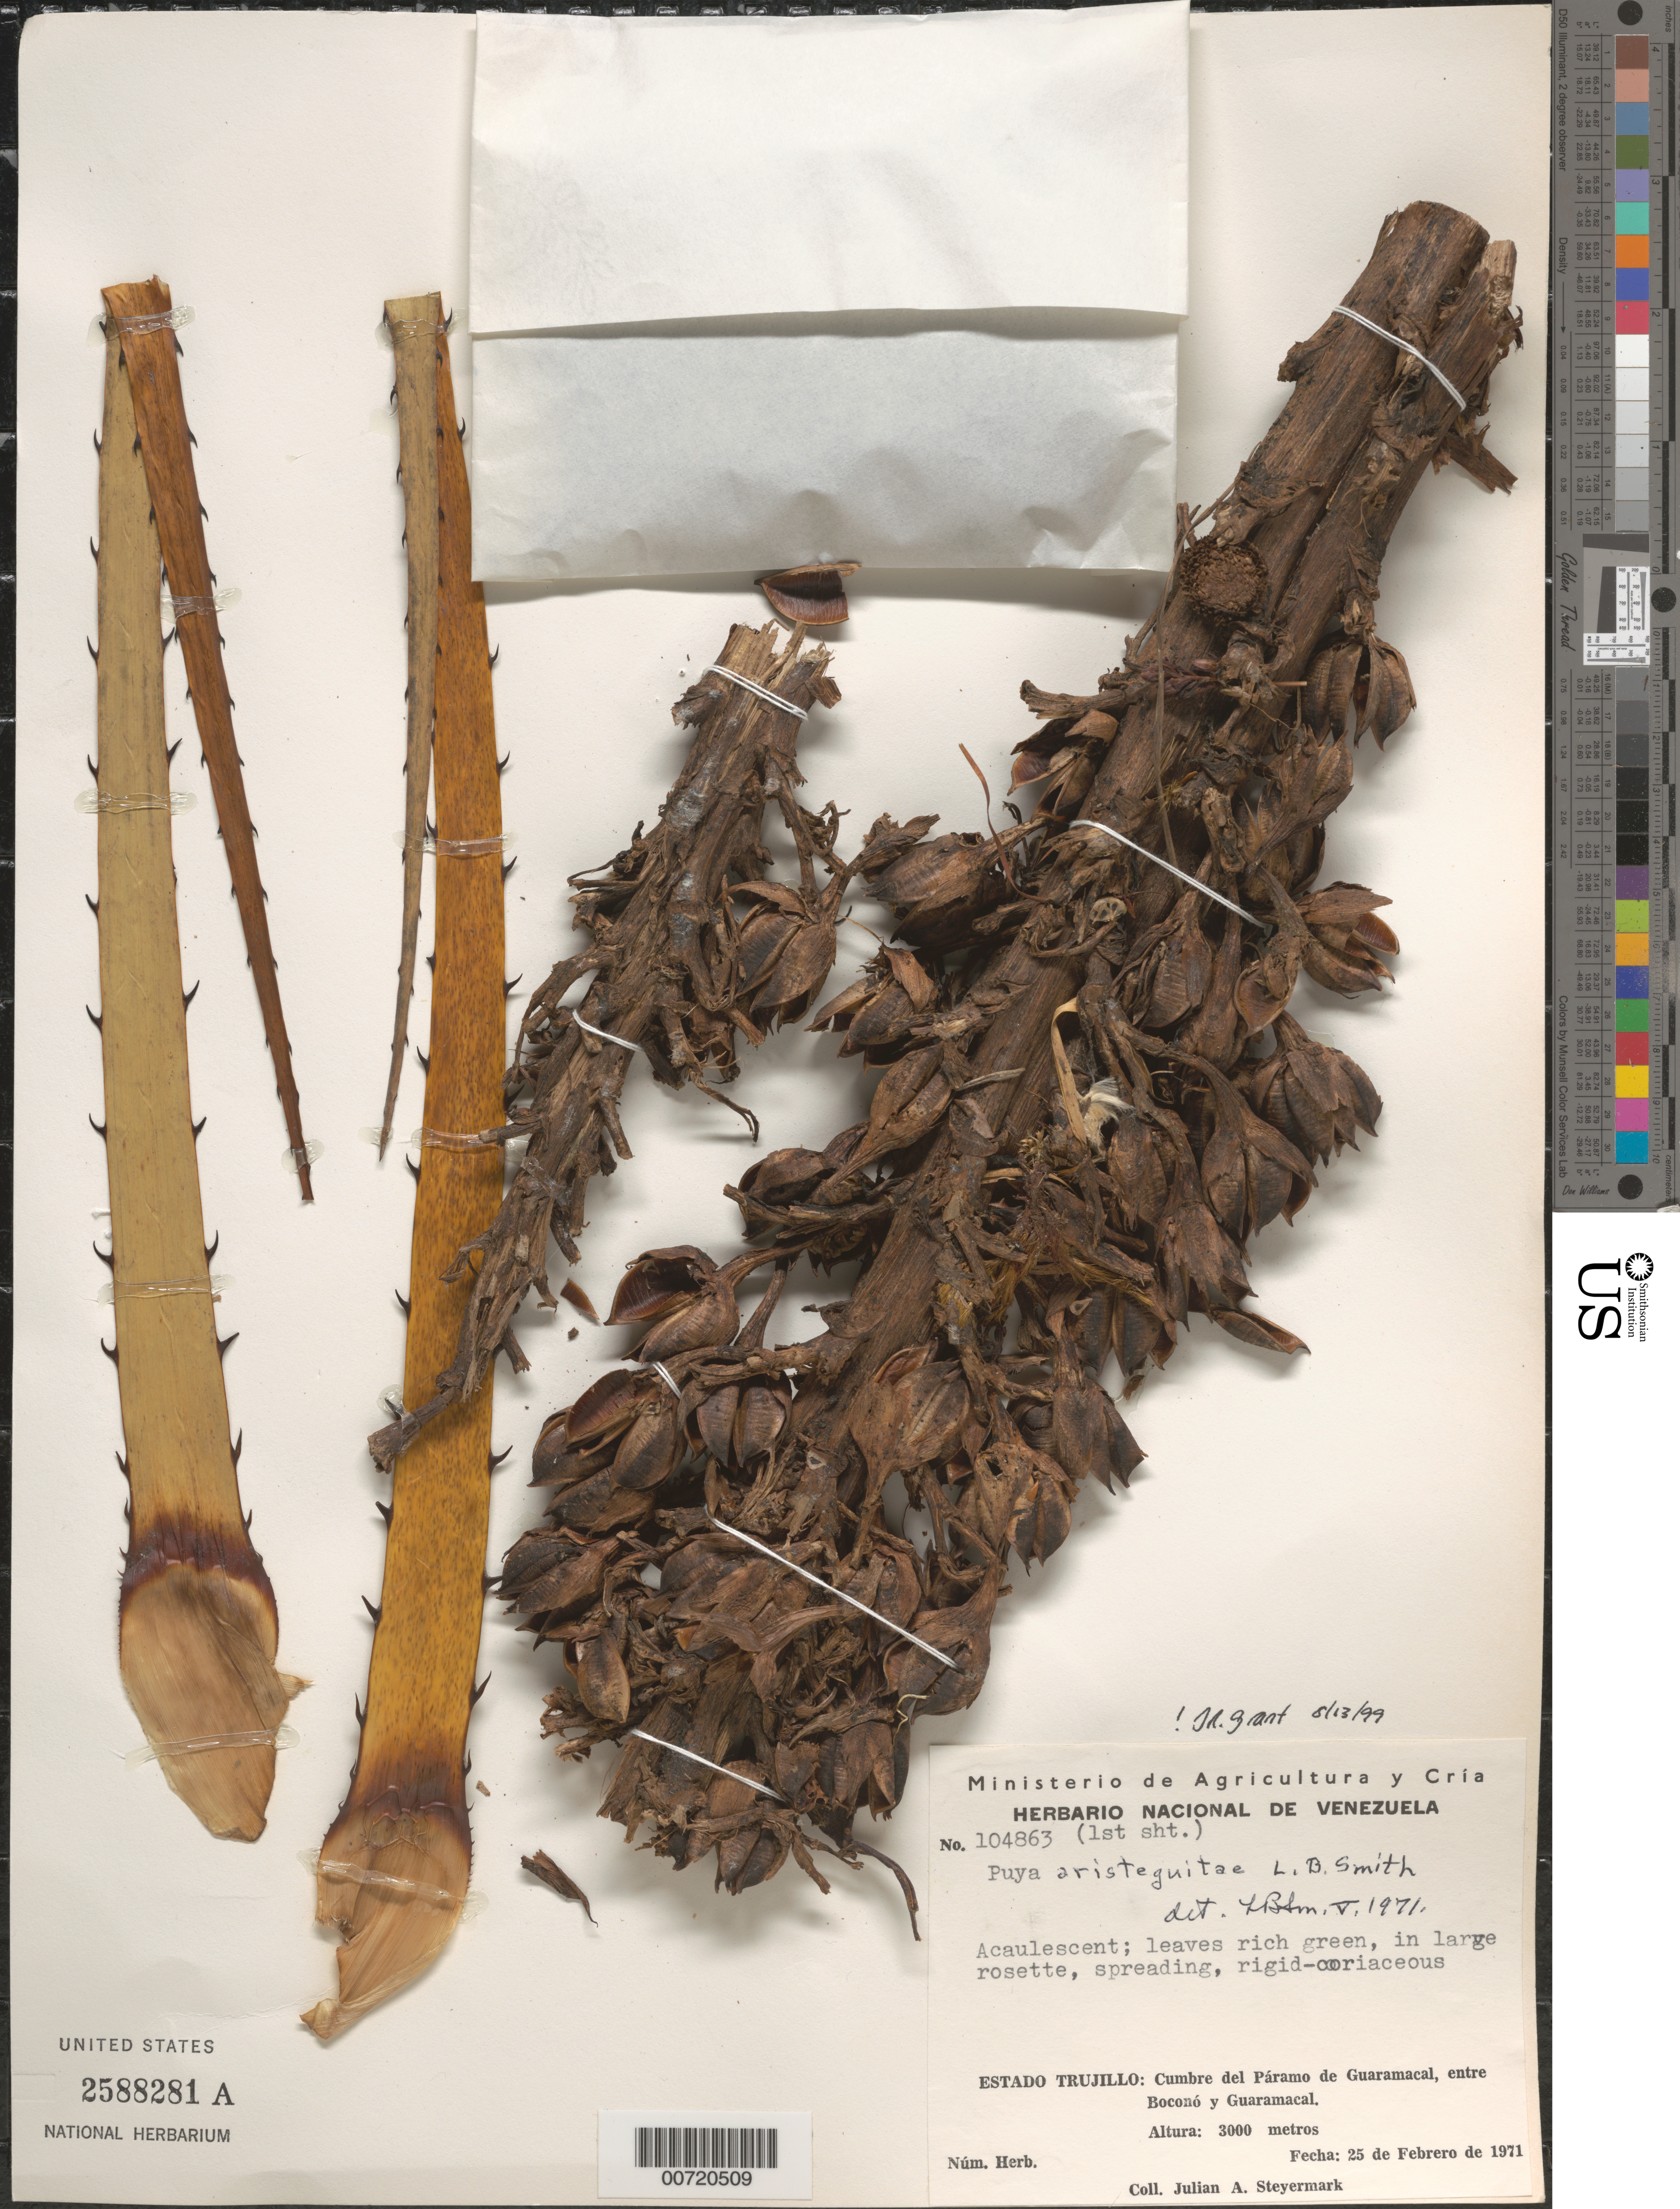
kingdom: Plantae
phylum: Tracheophyta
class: Liliopsida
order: Poales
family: Bromeliaceae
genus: Puya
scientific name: Puya aristeguietae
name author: L.B. Sm.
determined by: Smith, Lyman B., (US), NMNH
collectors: J. Steyermark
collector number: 104863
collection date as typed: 25 Feb 1971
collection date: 1971-02-25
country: Venezuela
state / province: Trujillo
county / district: Boconó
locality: Cumbre del Páramo de Guaramacal, entre Boconó y Guaramacal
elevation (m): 3000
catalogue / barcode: US 2588281A